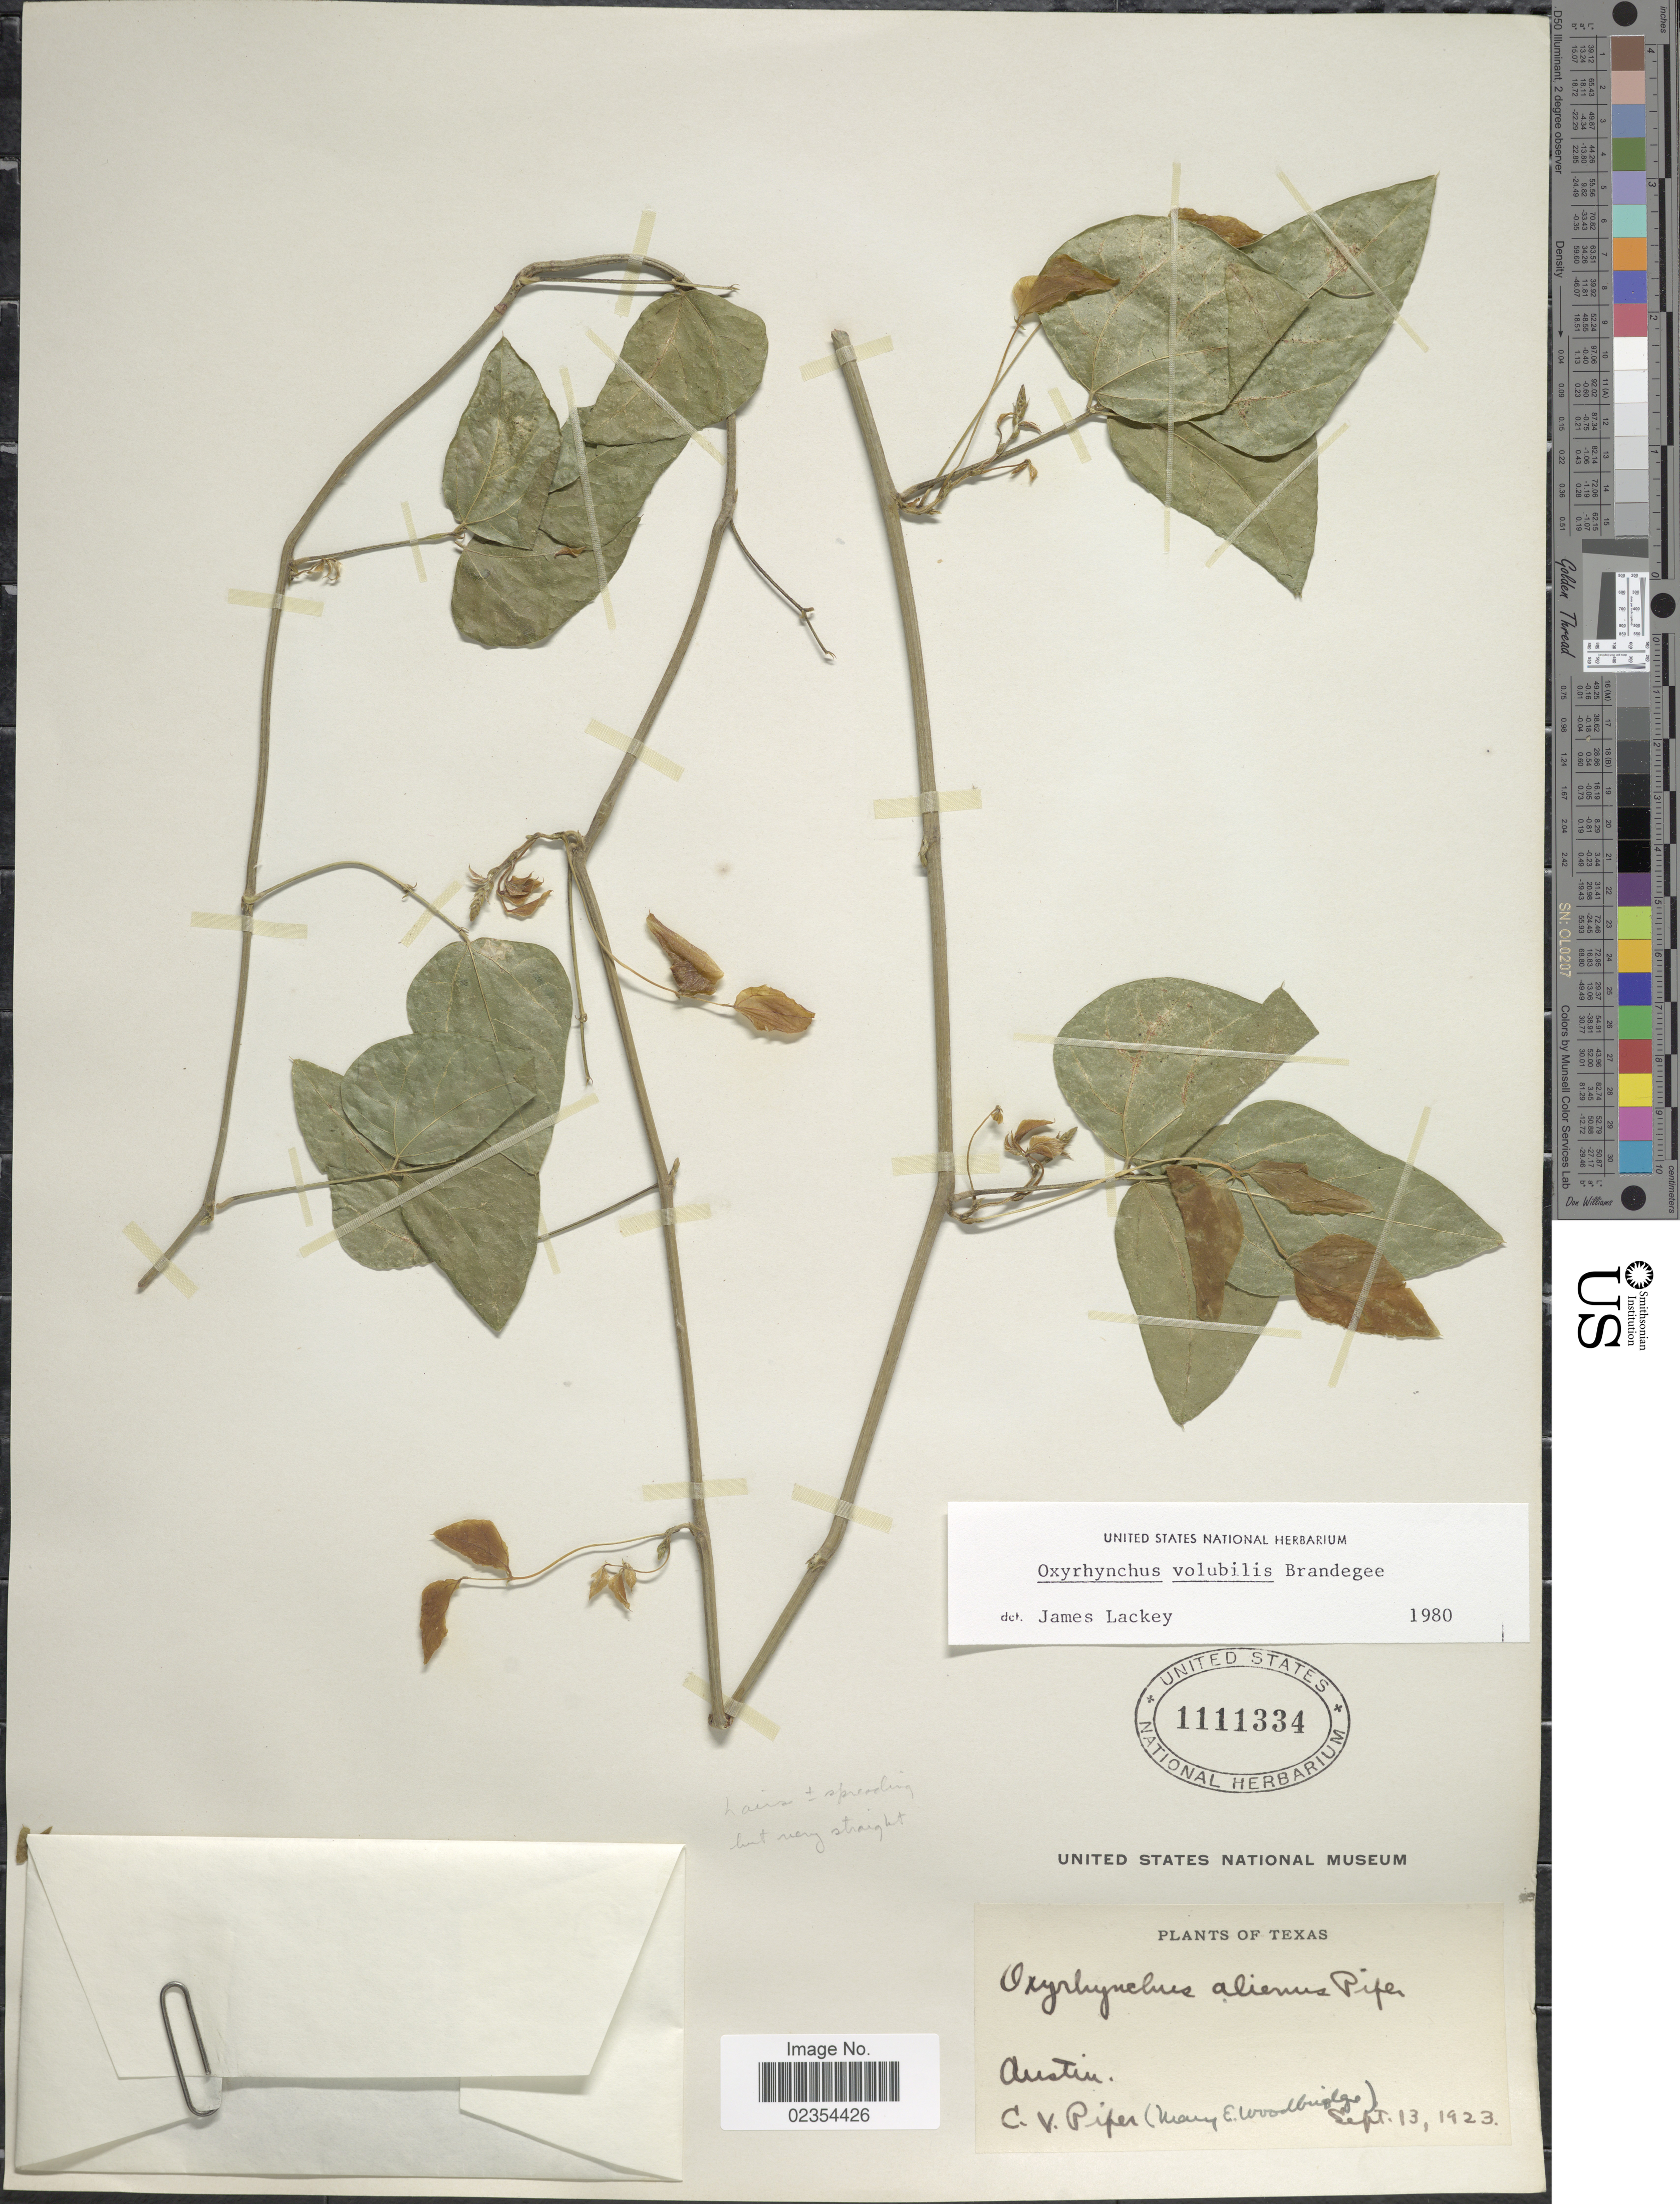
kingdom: Plantae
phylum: Tracheophyta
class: Magnoliopsida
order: Fabales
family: Fabaceae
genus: Oxyrhynchus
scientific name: Oxyrhynchus volubilis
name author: Brandegee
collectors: C. V. Piper & M. Woodbridge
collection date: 1923-09-13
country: United States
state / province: Texas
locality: Austin.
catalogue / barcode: US 1111334